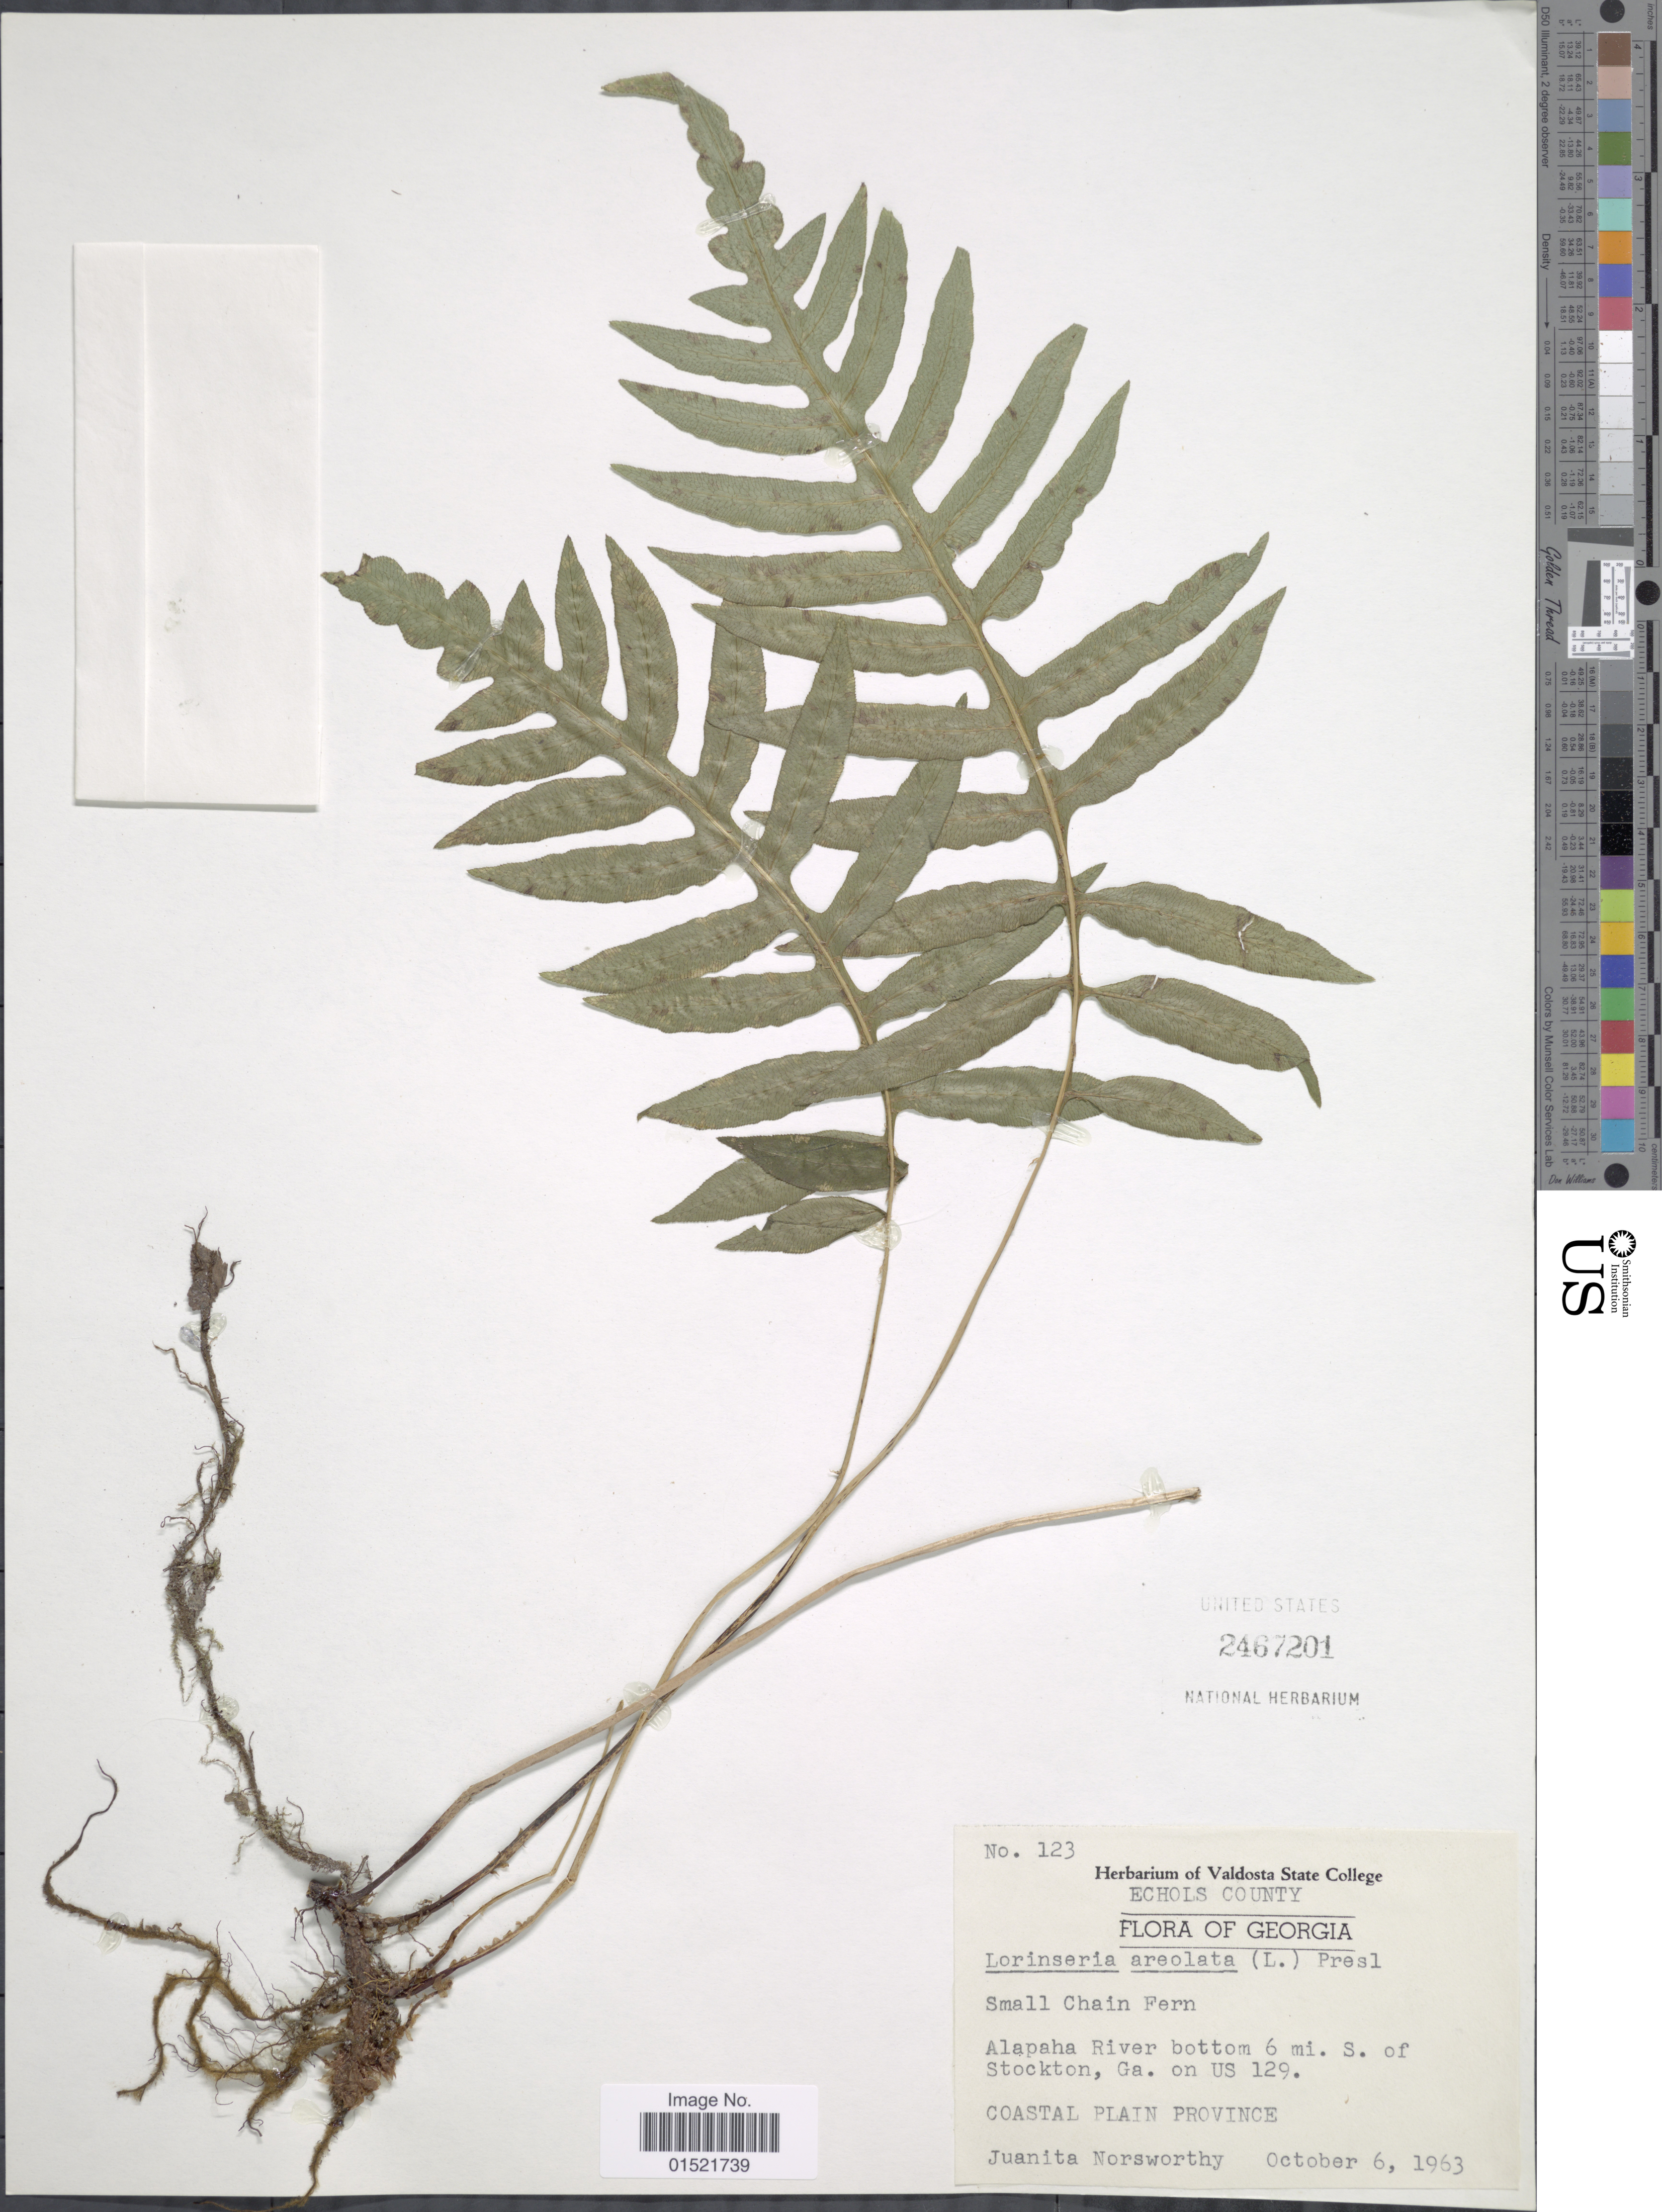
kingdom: Plantae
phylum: Tracheophyta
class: Polypodiopsida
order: Polypodiales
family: Blechnaceae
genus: Woodwardia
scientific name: Woodwardia areolata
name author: (L.) T. Moore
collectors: J. Norsworthy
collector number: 123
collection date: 1963-10-06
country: United States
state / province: Georgia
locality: Echols County, Alapaha River bottom 6 mi. S. of Stockton, Ga., on US 129, Coastal Plain Province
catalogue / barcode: US 2467201